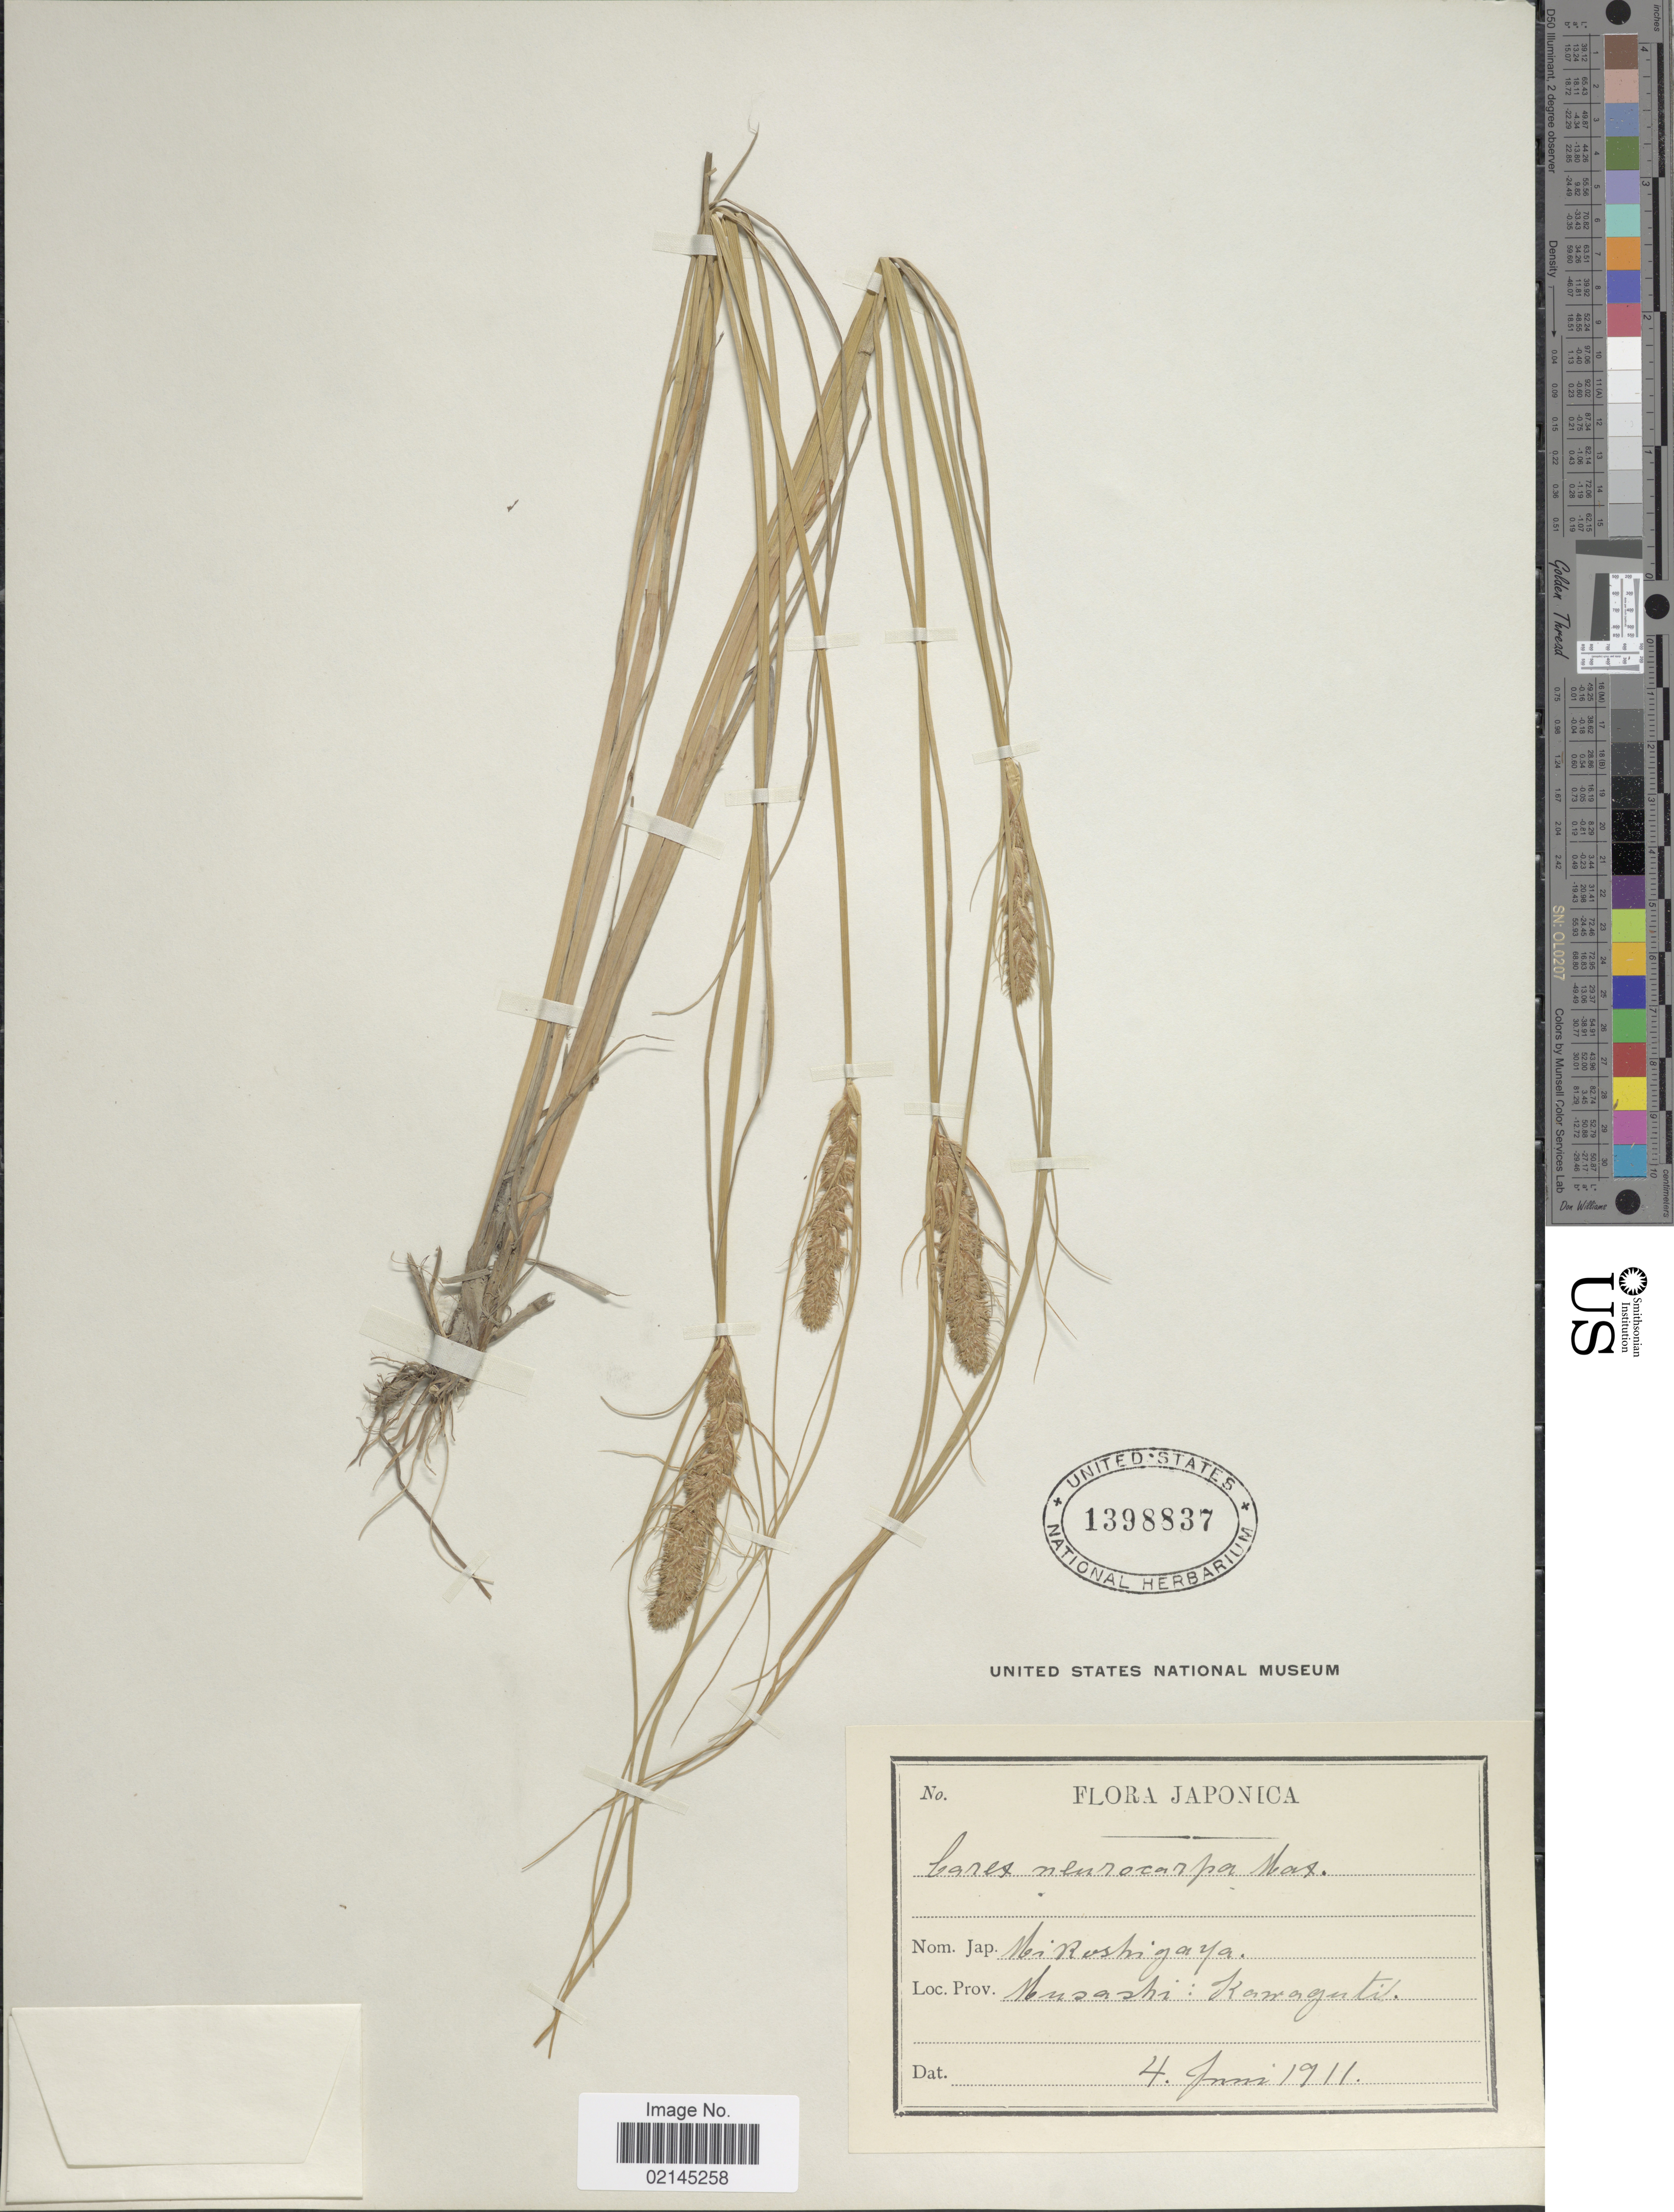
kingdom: Plantae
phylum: Tracheophyta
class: Liliopsida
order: Poales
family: Cyperaceae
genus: Carex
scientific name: Carex neurocarpa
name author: Maxim.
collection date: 1911-06-04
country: Japan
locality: Japonica. Musashi: Kawaguti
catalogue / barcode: US 1398837